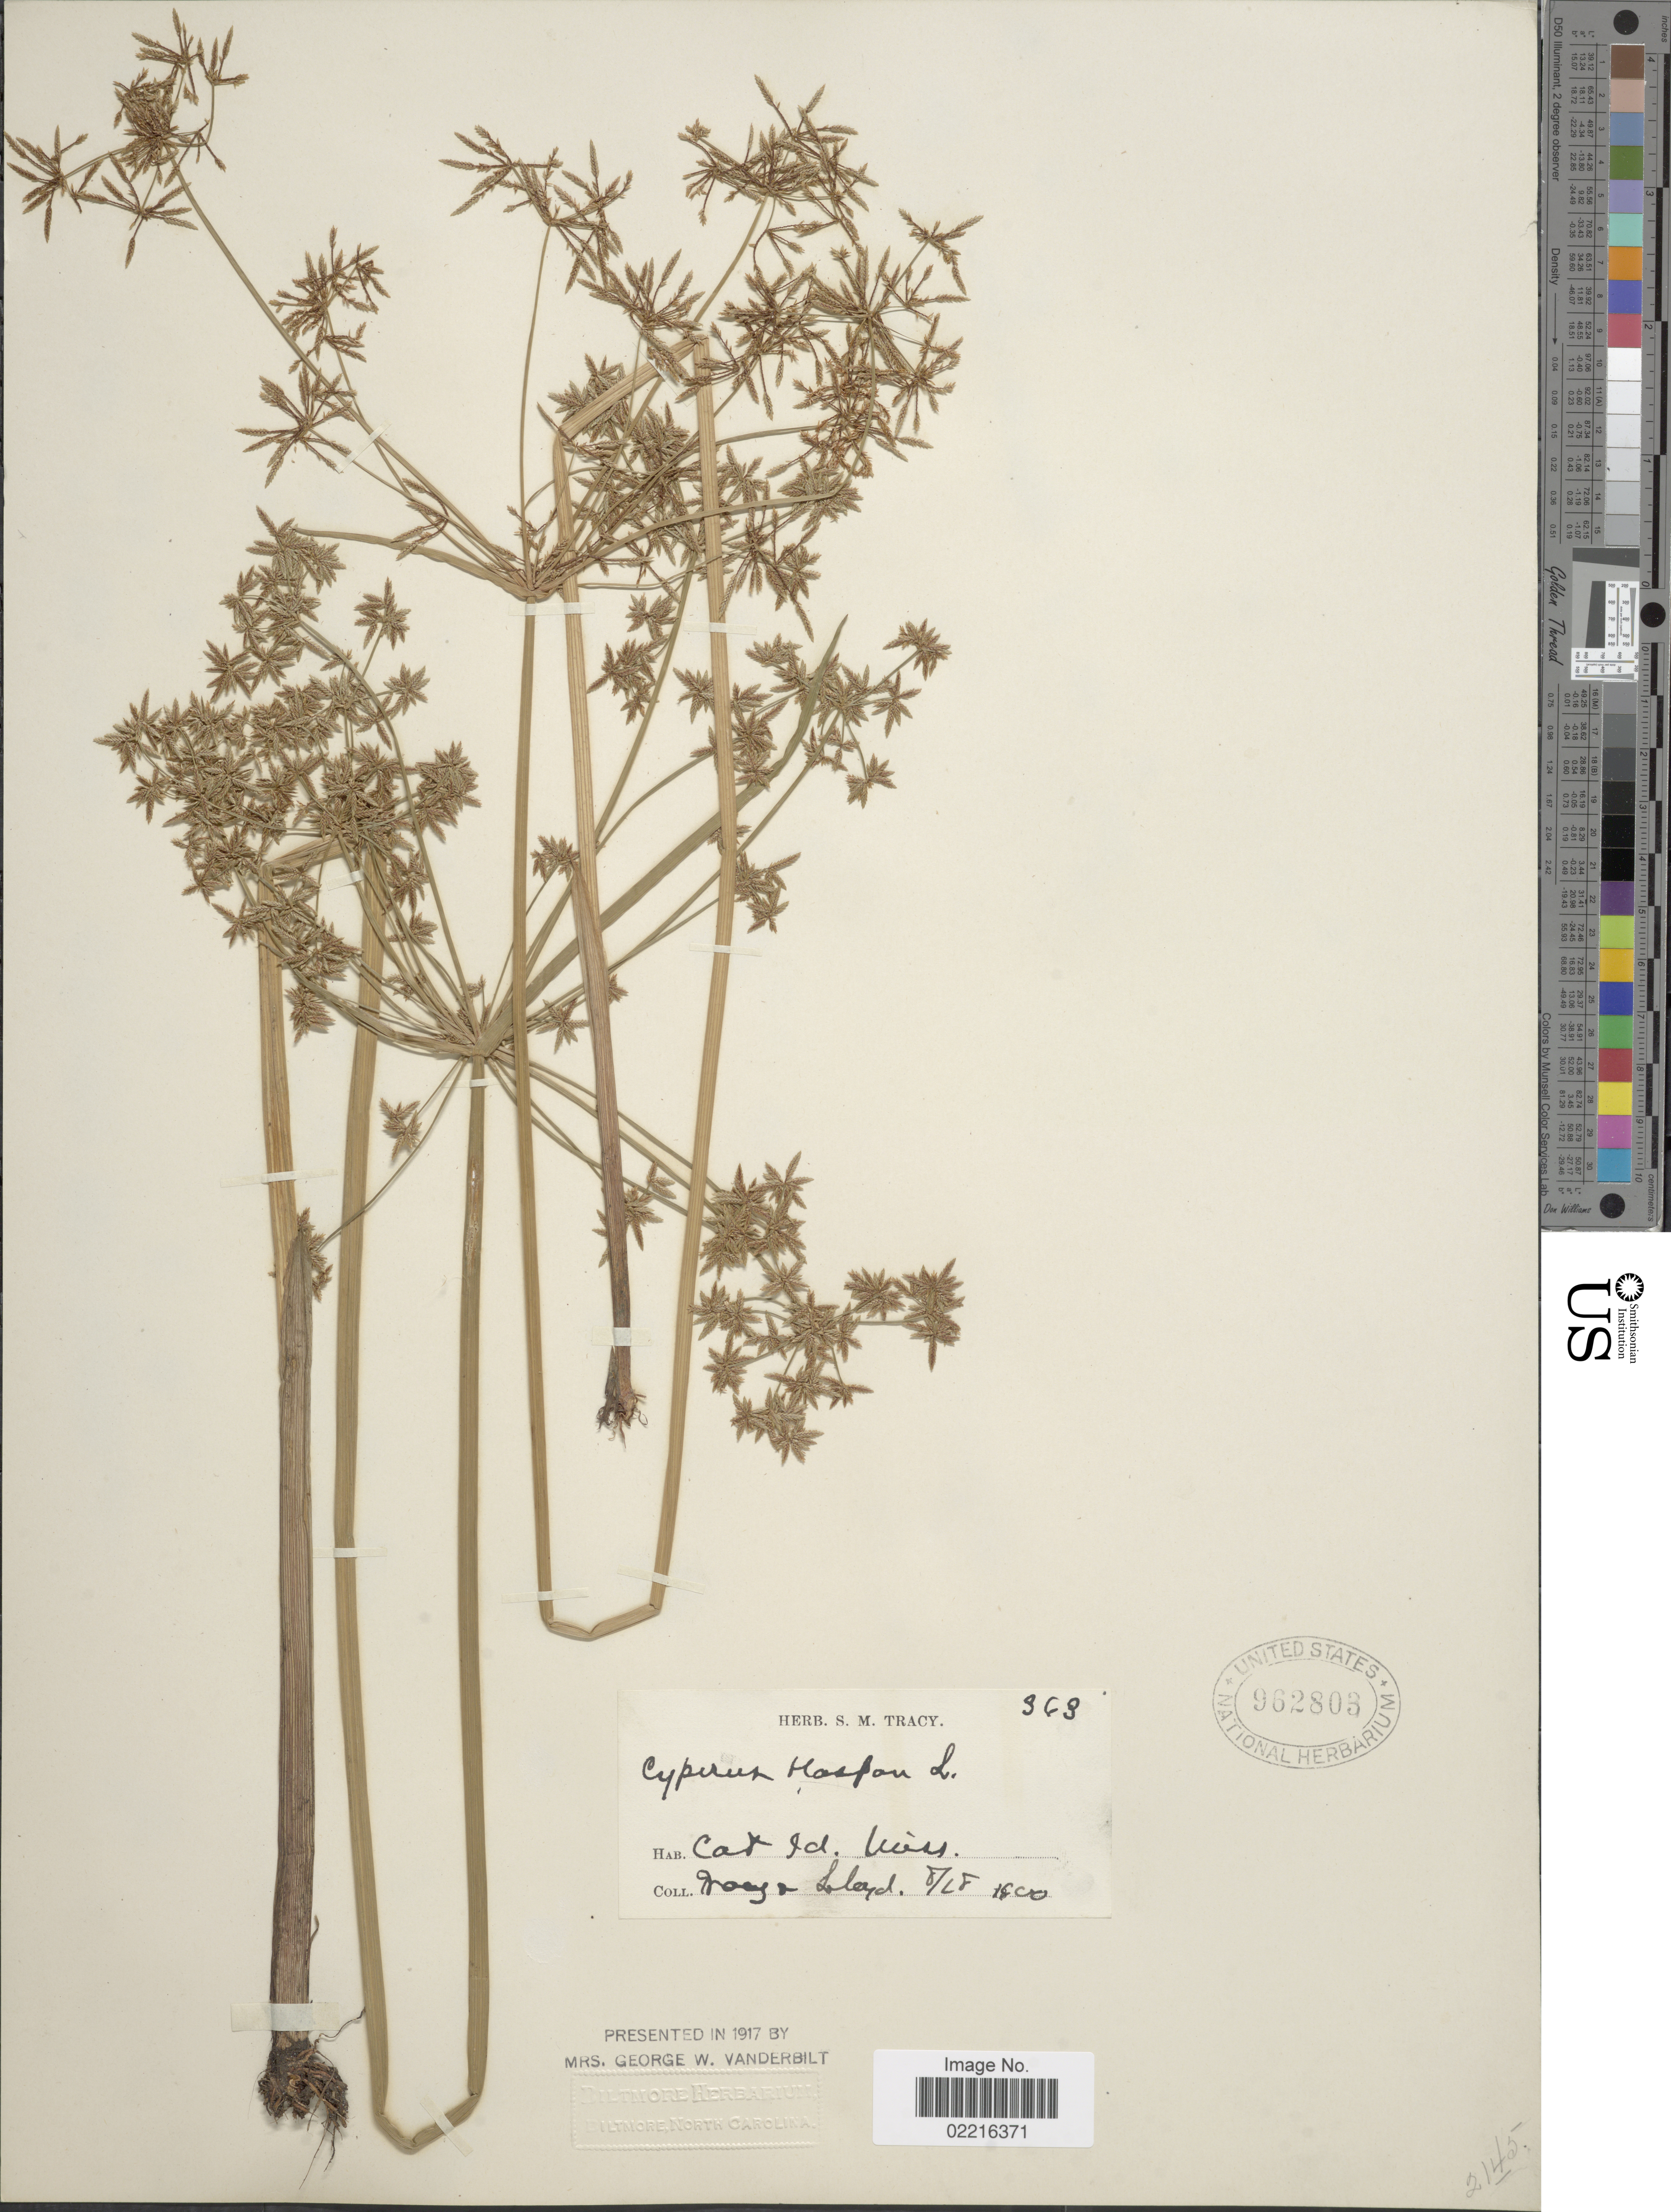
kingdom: Plantae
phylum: Tracheophyta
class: Liliopsida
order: Poales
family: Cyperaceae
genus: Cyperus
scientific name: Cyperus haspan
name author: L.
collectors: S. M. Tracy & -- Lloyd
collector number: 368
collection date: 1900-08-28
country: United States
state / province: Mississippi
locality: Cat Id.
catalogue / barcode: US 962803